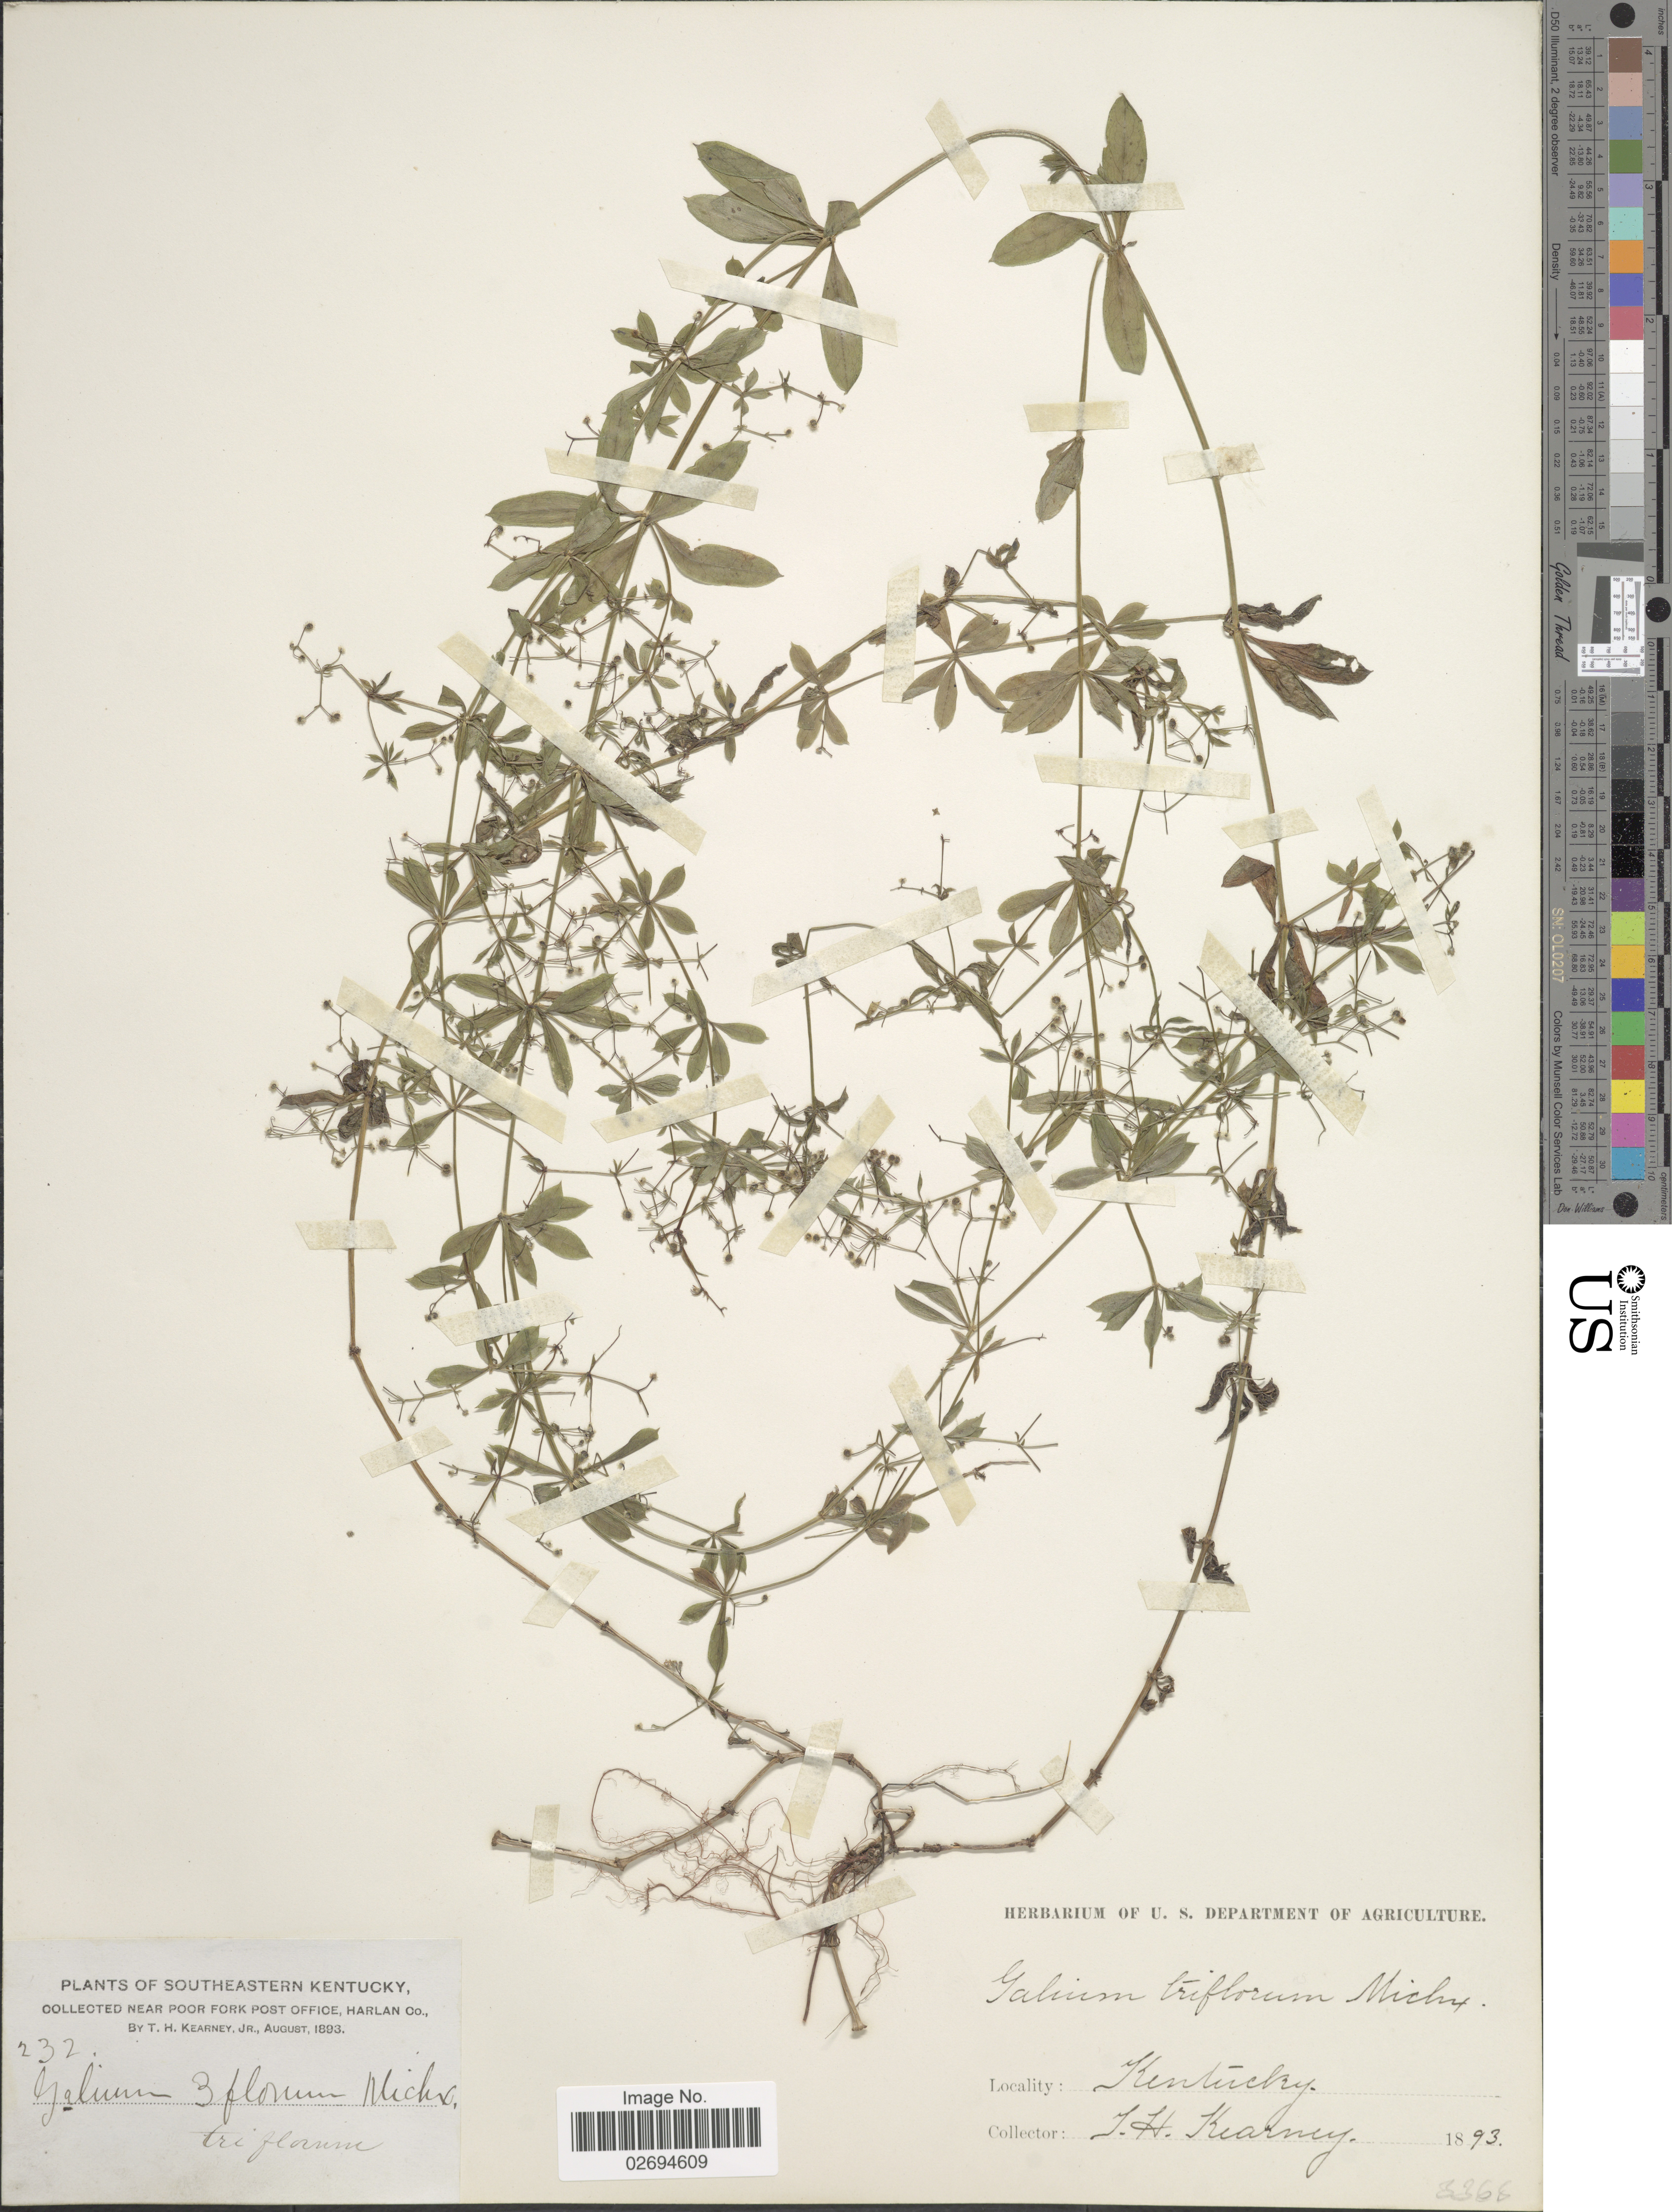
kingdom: Plantae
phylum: Tracheophyta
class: Magnoliopsida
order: Gentianales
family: Rubiaceae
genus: Galium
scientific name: Galium triflorum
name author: Michx.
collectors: T. H. Kearney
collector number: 232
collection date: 1893-08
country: United States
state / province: Kentucky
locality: Southeastern Kentucky. near Poor Fork Post Office, Harlan Co.